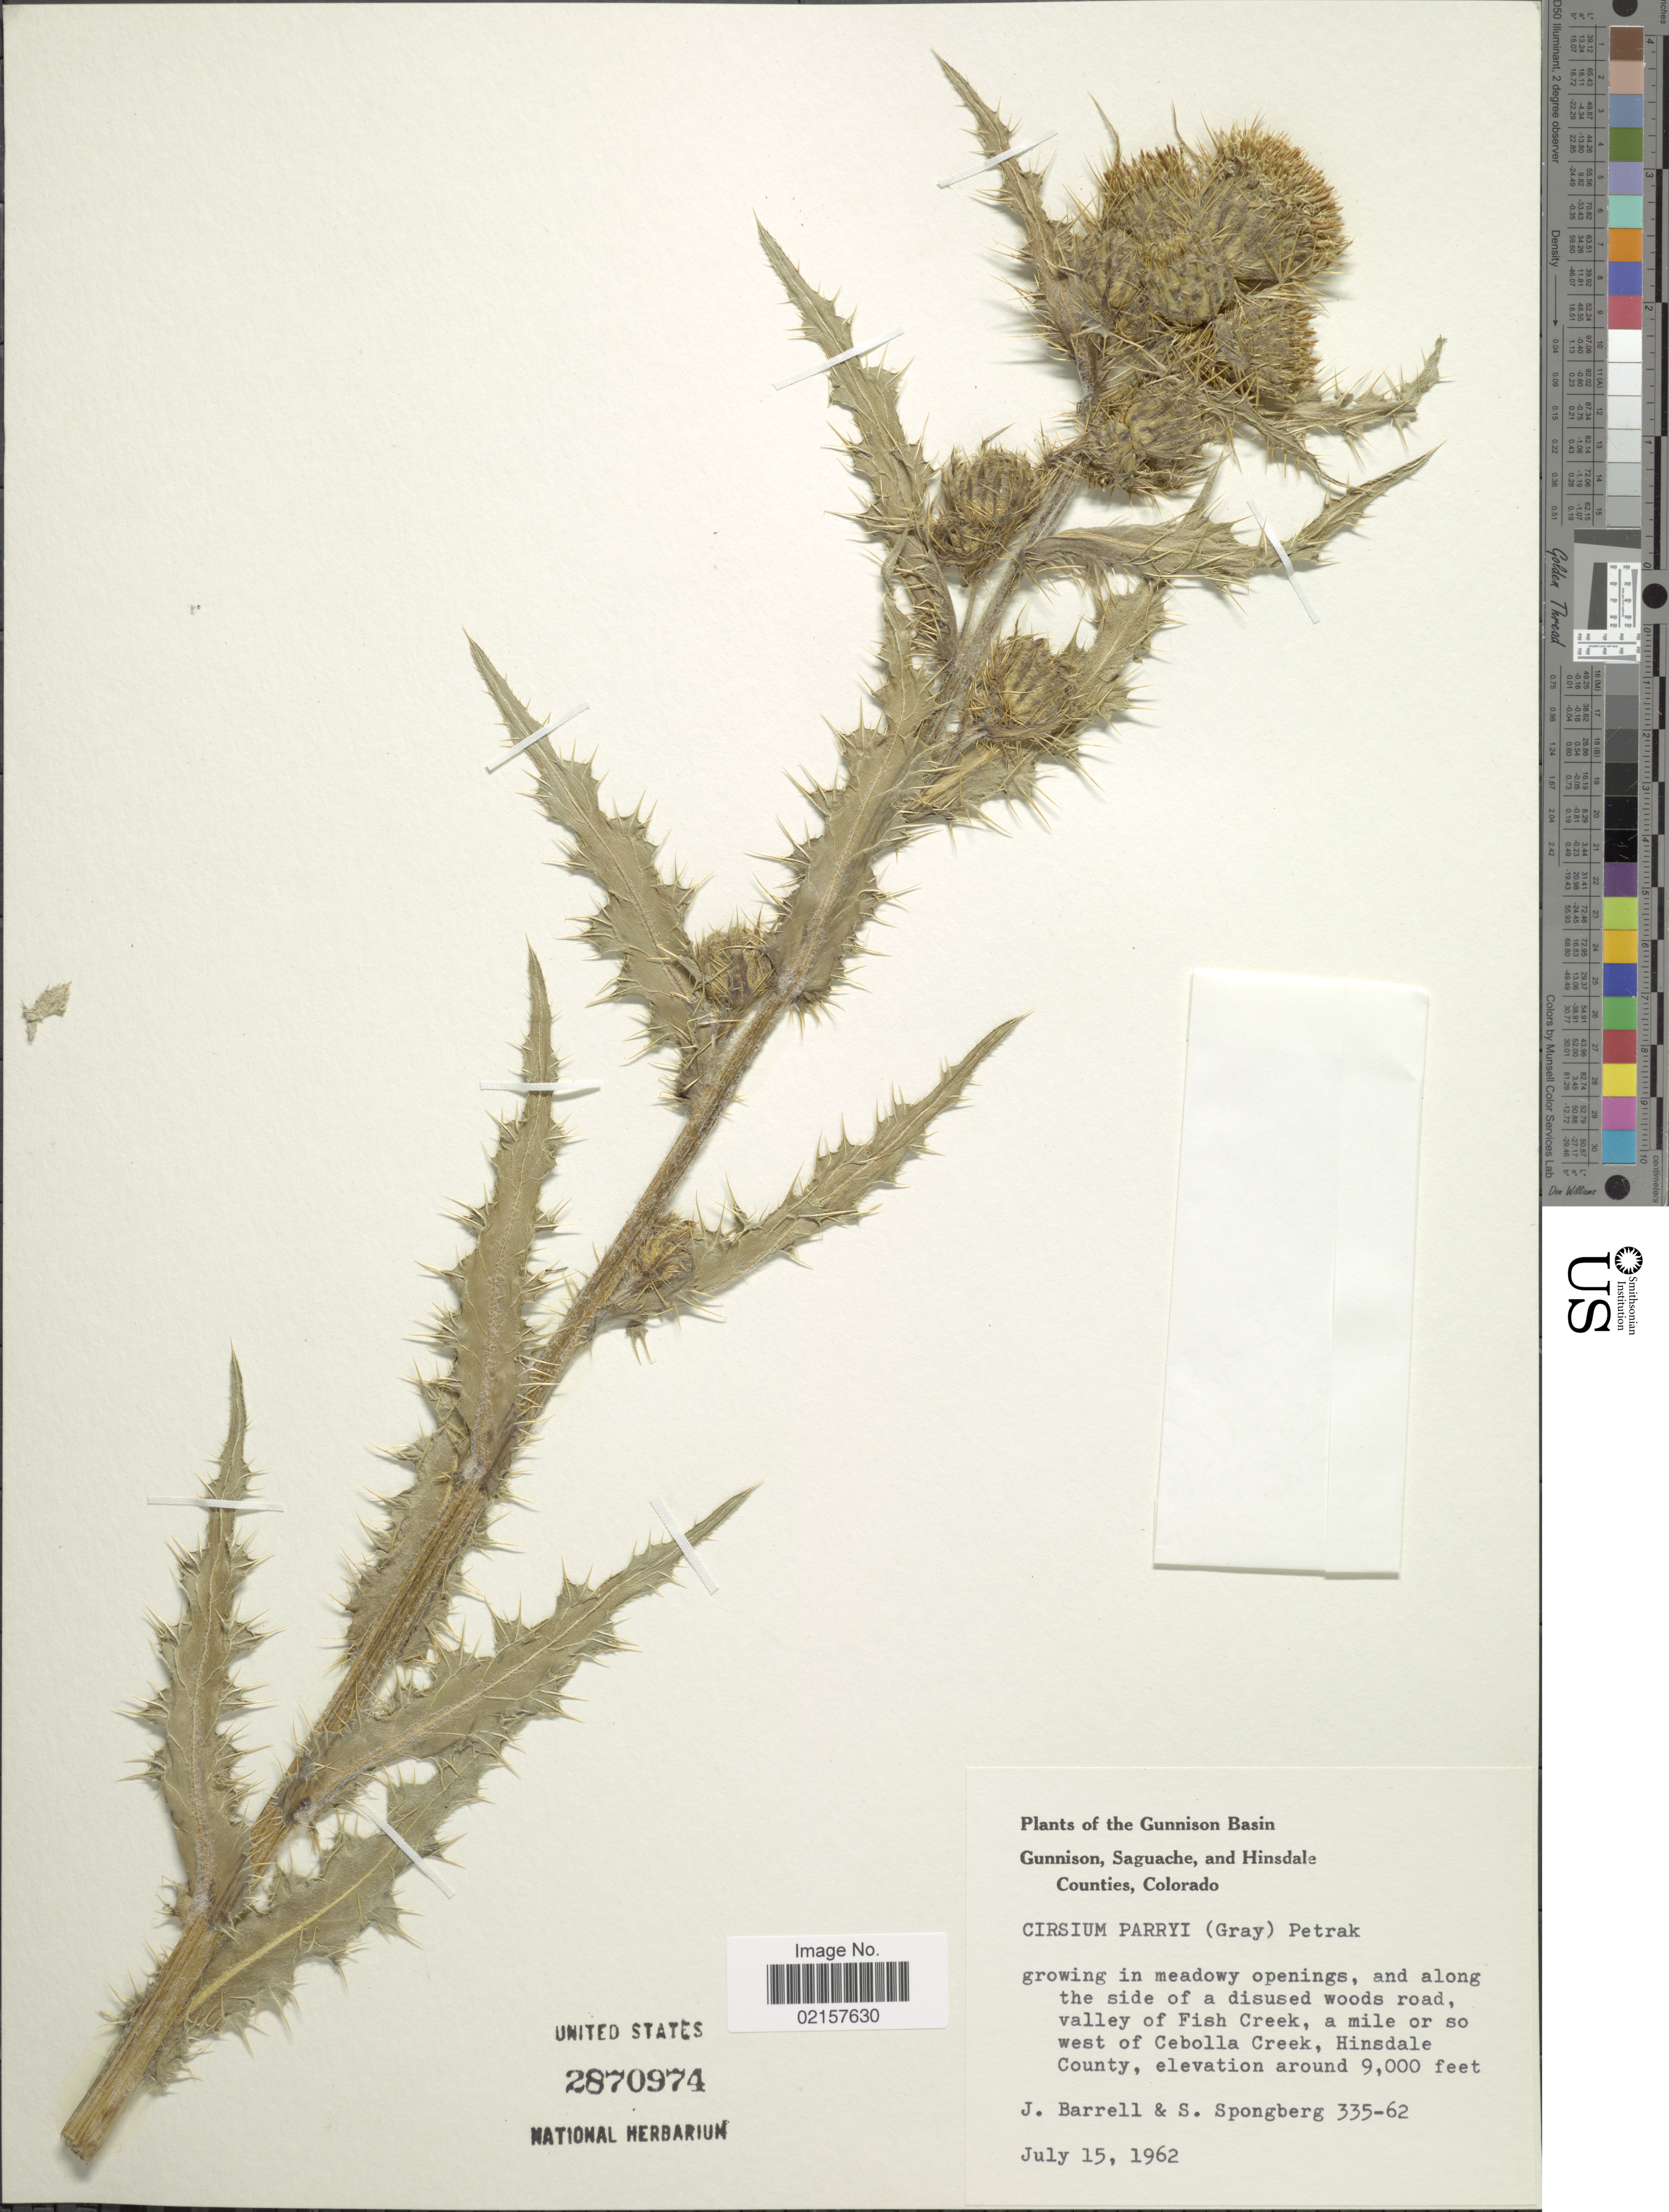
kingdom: Plantae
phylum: Tracheophyta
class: Magnoliopsida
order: Asterales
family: Asteraceae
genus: Cirsium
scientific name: Cirsium parryi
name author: (A. Gray) Petr.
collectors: J. Barrell & S. A.Spongberg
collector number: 335-62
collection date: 1962-07-15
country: United States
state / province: Colorado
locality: Gunnison Basin, Gunnison, Saguache, and Hinsdale Counties, growing in meadowy openings, and along the side of a discussed woods road, valley of Fish Creek, Hinsdale County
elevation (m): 2743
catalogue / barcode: US 2870974